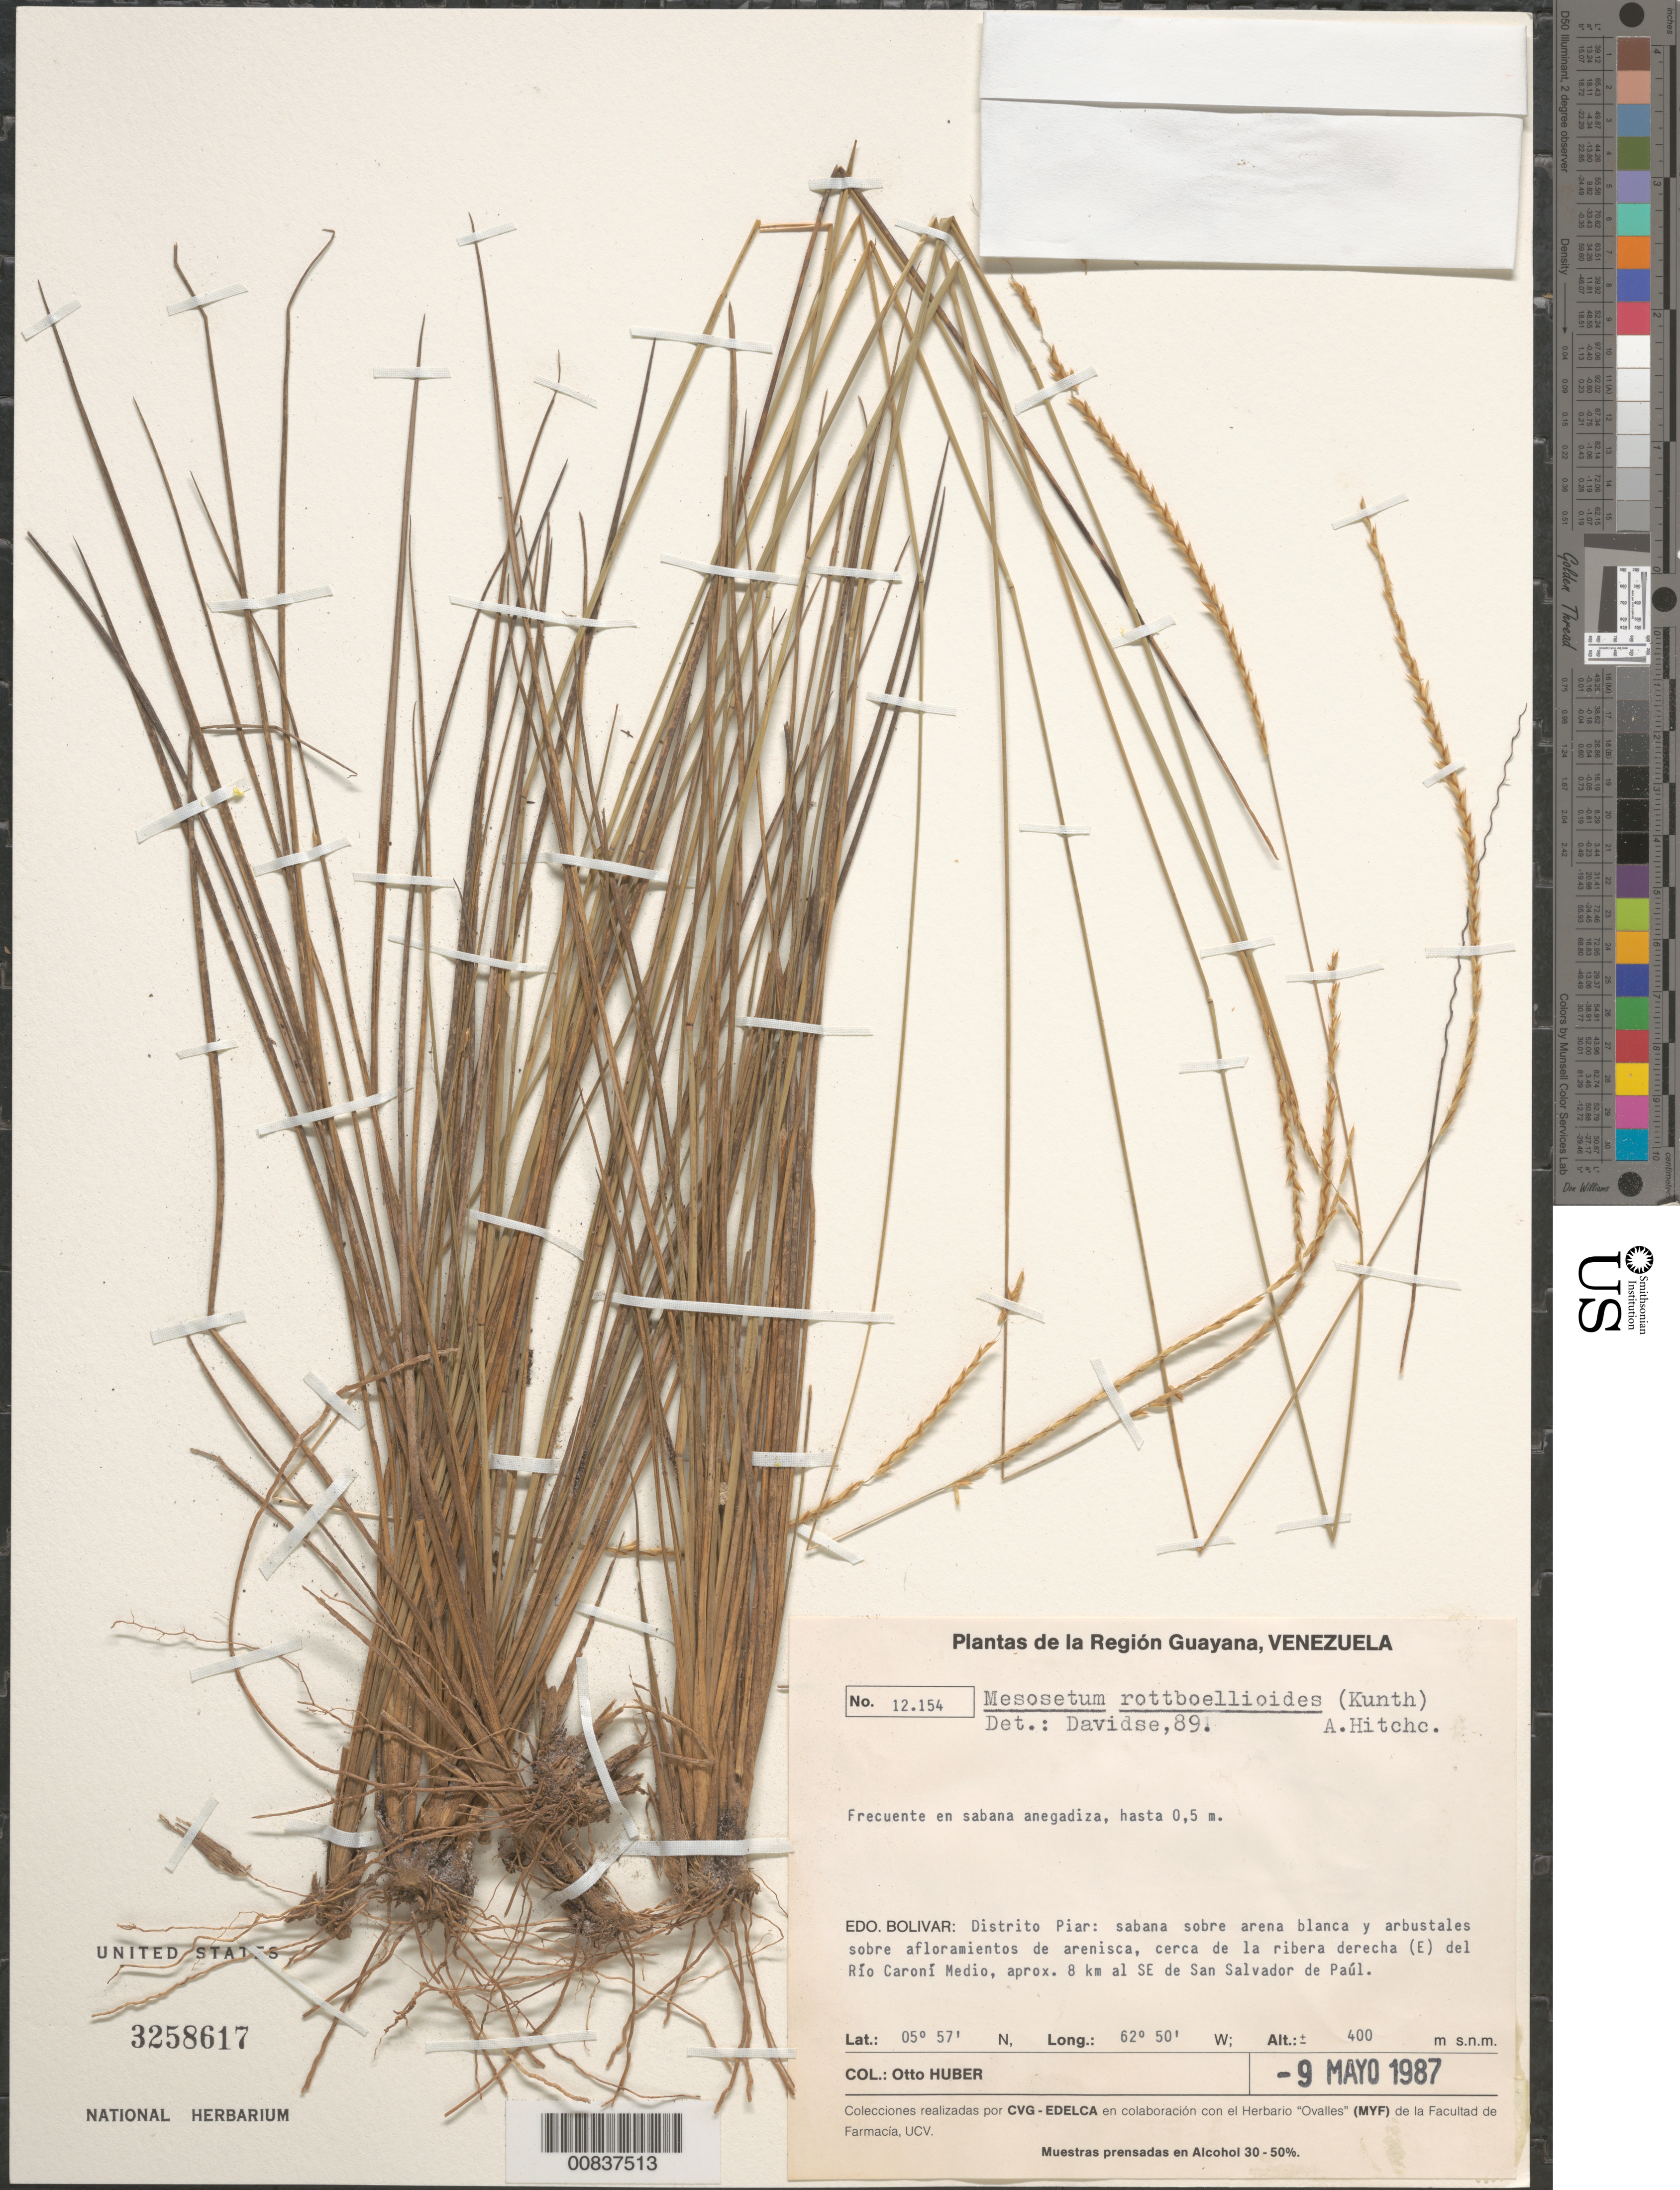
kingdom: Plantae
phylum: Tracheophyta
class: Liliopsida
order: Poales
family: Poaceae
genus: Mesosetum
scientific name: Mesosetum rottboellioides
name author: (Kunth) Hitchc.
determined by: Davidse, Gerrit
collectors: O. Huber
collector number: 12154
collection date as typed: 9-May-87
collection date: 1987-05-09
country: Venezuela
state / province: Bolívar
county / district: Piar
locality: Río Caroní Medio, aprox. 8 km SE de San Salvador de Paúl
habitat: Sabana sobre arena blanca y arbustales sobre afloramientos de arenisca; en sabana anegadiza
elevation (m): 400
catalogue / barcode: US 3258617